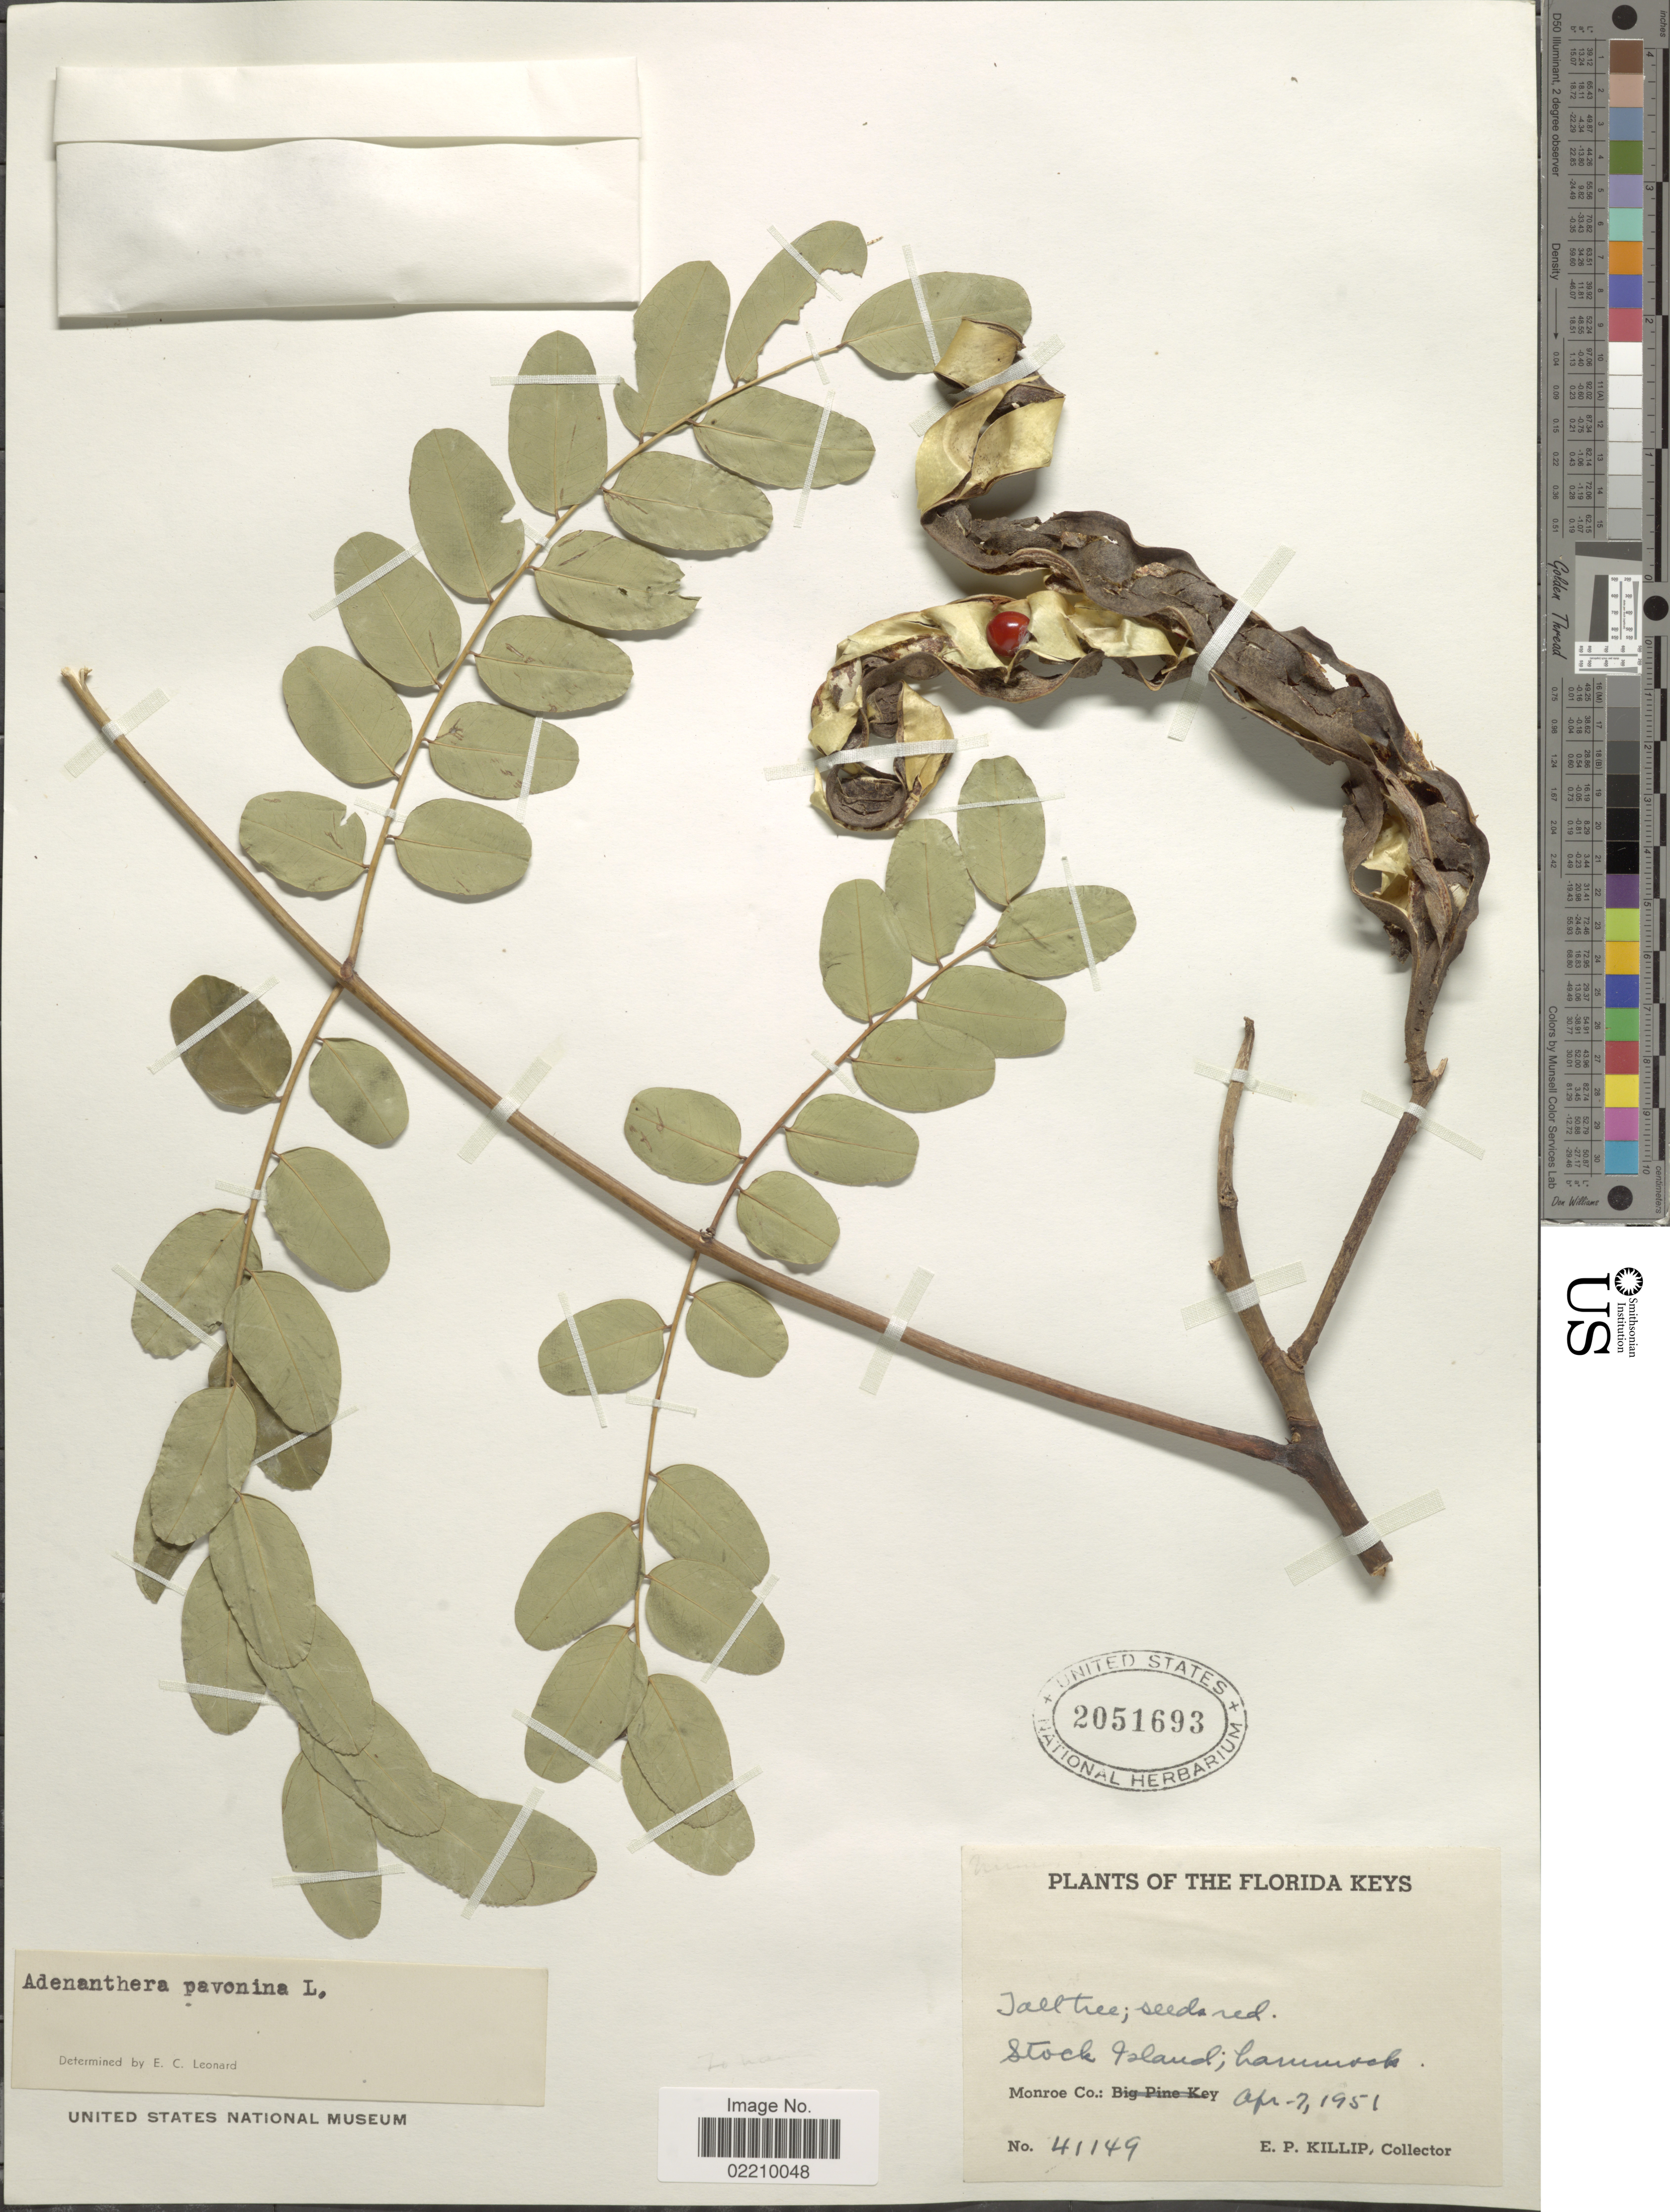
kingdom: Plantae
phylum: Tracheophyta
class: Magnoliopsida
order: Fabales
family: Fabaceae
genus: Adenanthera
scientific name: Adenanthera pavonina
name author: L.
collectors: E. P. Killip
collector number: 41149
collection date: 1951-04-07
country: United States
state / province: Florida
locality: Florida Keys, Monroe Co., Stock Island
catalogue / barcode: US 2051693